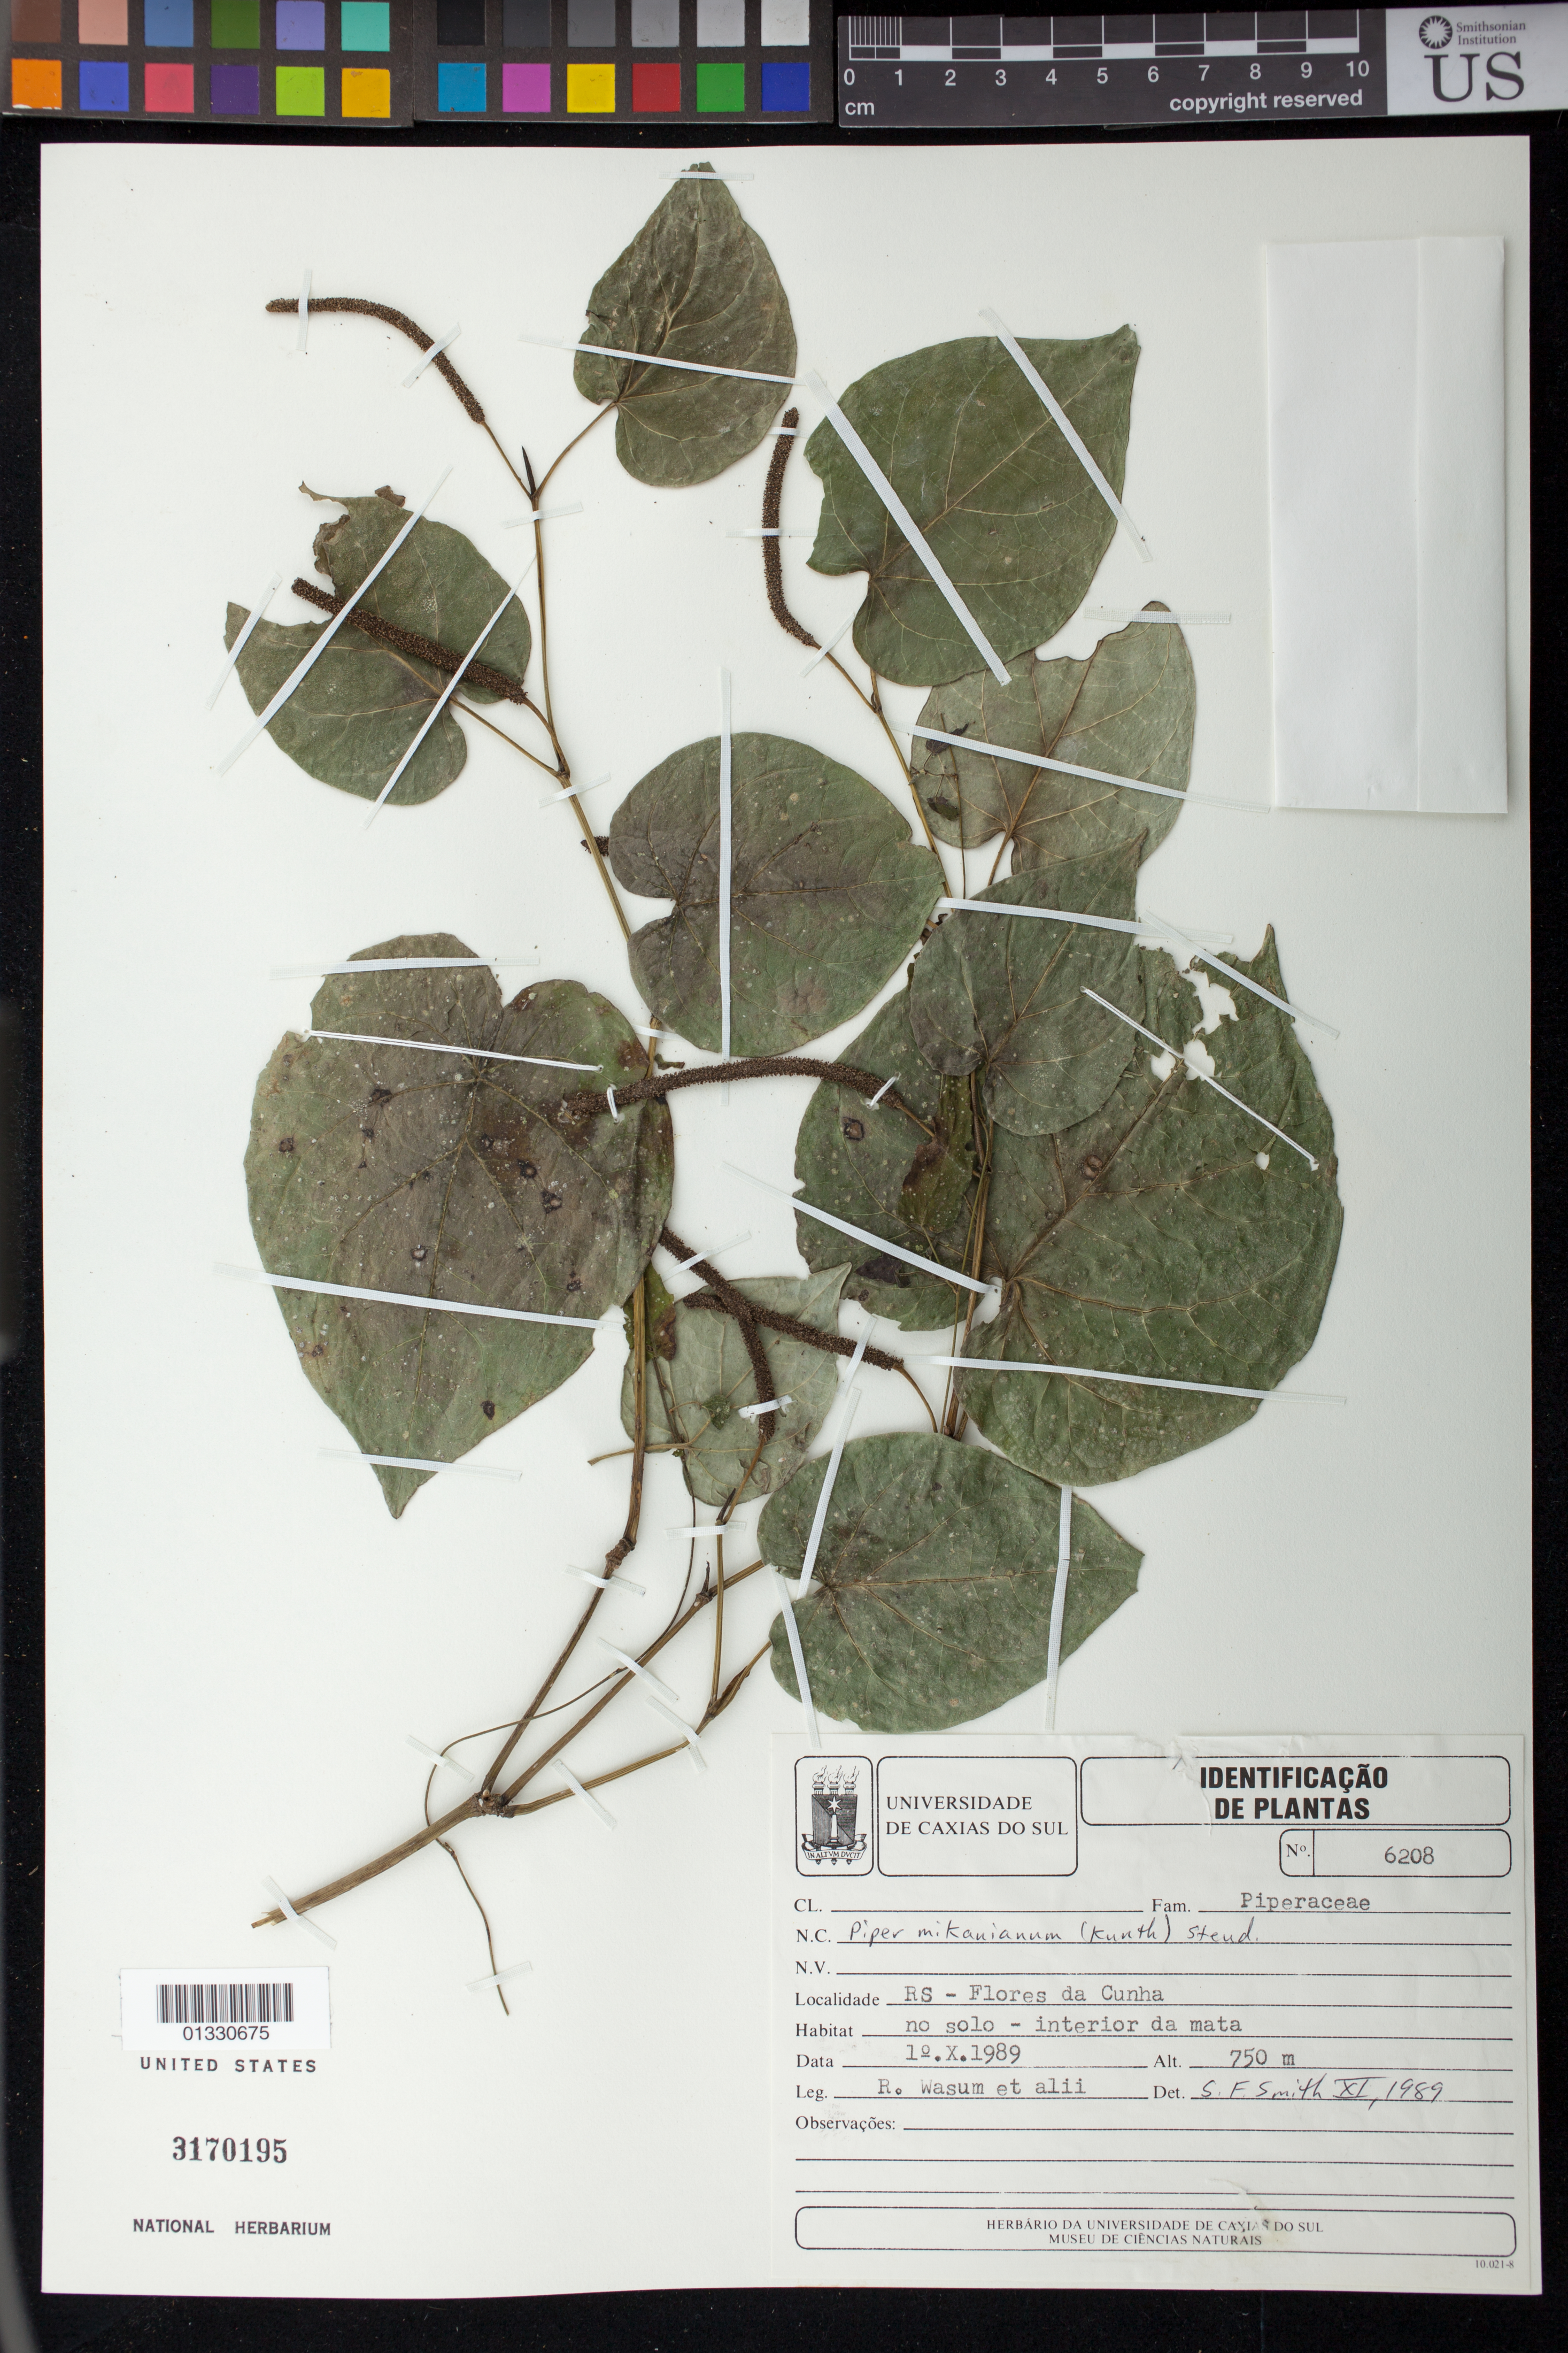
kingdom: Plantae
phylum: Tracheophyta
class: Magnoliopsida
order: Piperales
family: Piperaceae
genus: Piper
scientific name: Piper mikanianum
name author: Kunth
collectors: R. Wasum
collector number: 6208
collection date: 1989-10-01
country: Brazil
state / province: Rio Grande do Sul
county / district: Flores da Cunha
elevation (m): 750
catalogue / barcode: US 3170195